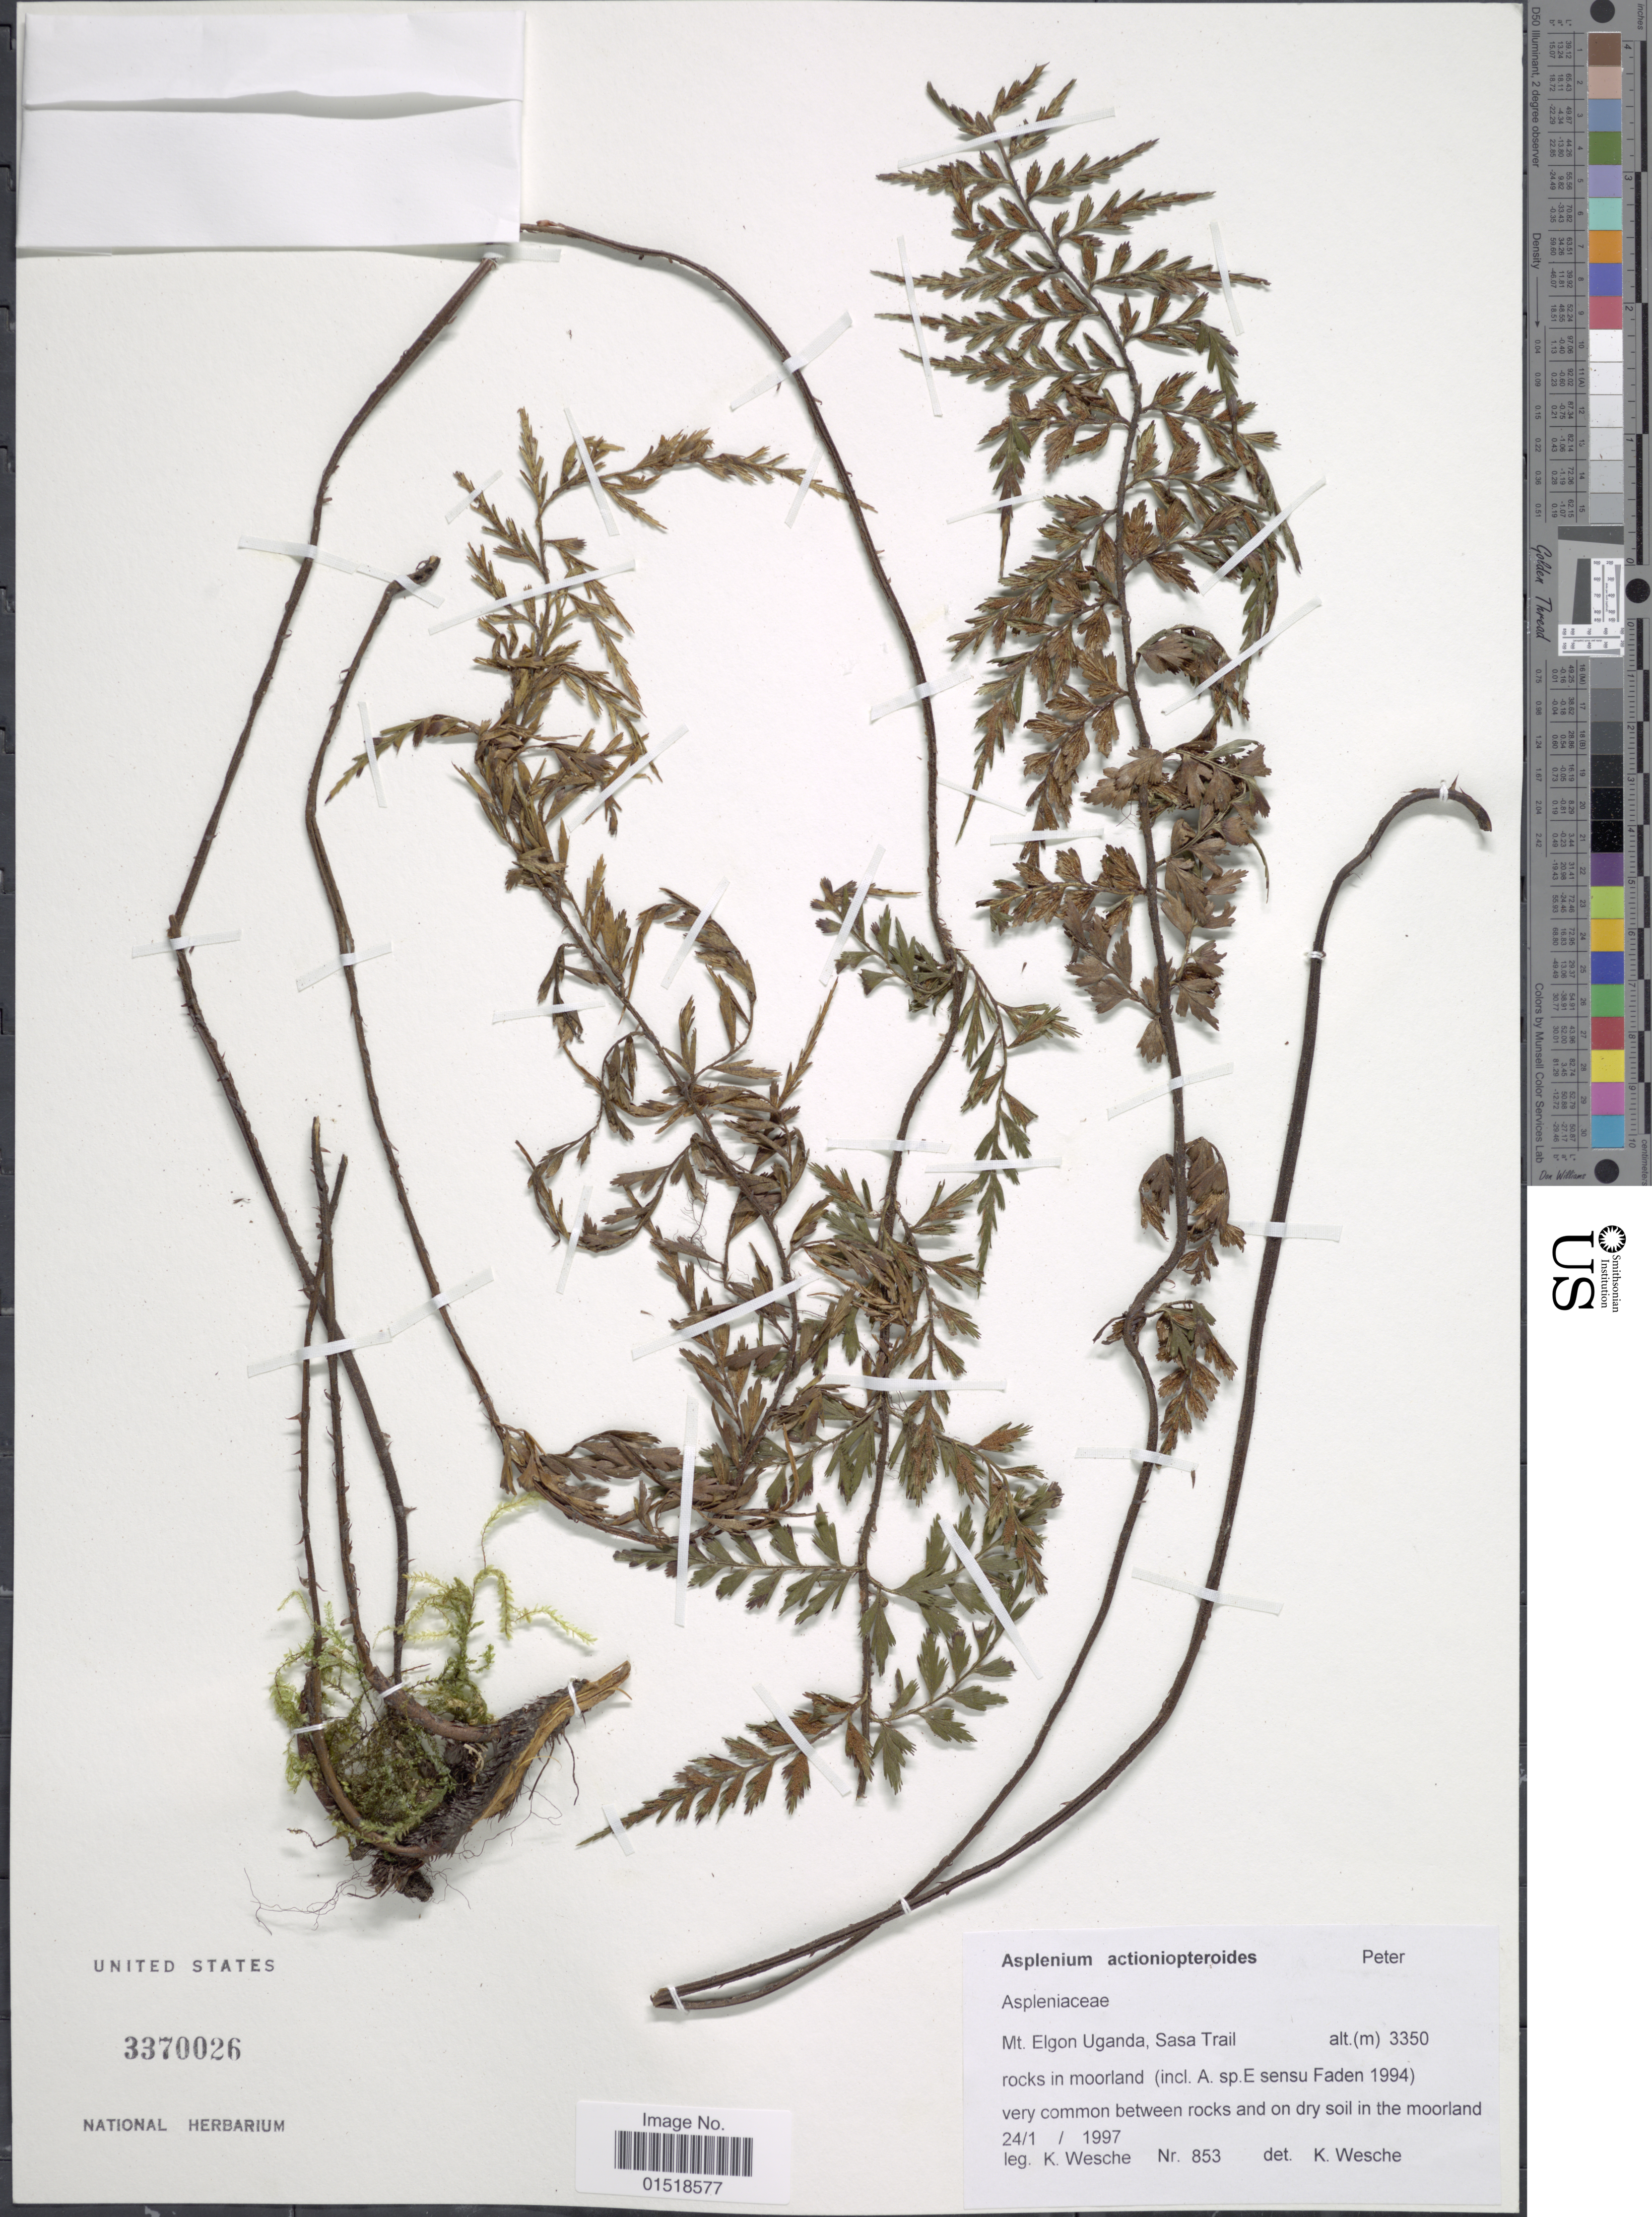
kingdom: Plantae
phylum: Tracheophyta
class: Polypodiopsida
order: Polypodiales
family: Aspleniaceae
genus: Asplenium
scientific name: Asplenium actiniopteroides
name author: Peter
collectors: K. Wesche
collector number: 853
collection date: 1997-01-24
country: Uganda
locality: Mt. Elgon Uganda, Sasa Trail.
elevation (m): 3350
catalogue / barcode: US 3370026